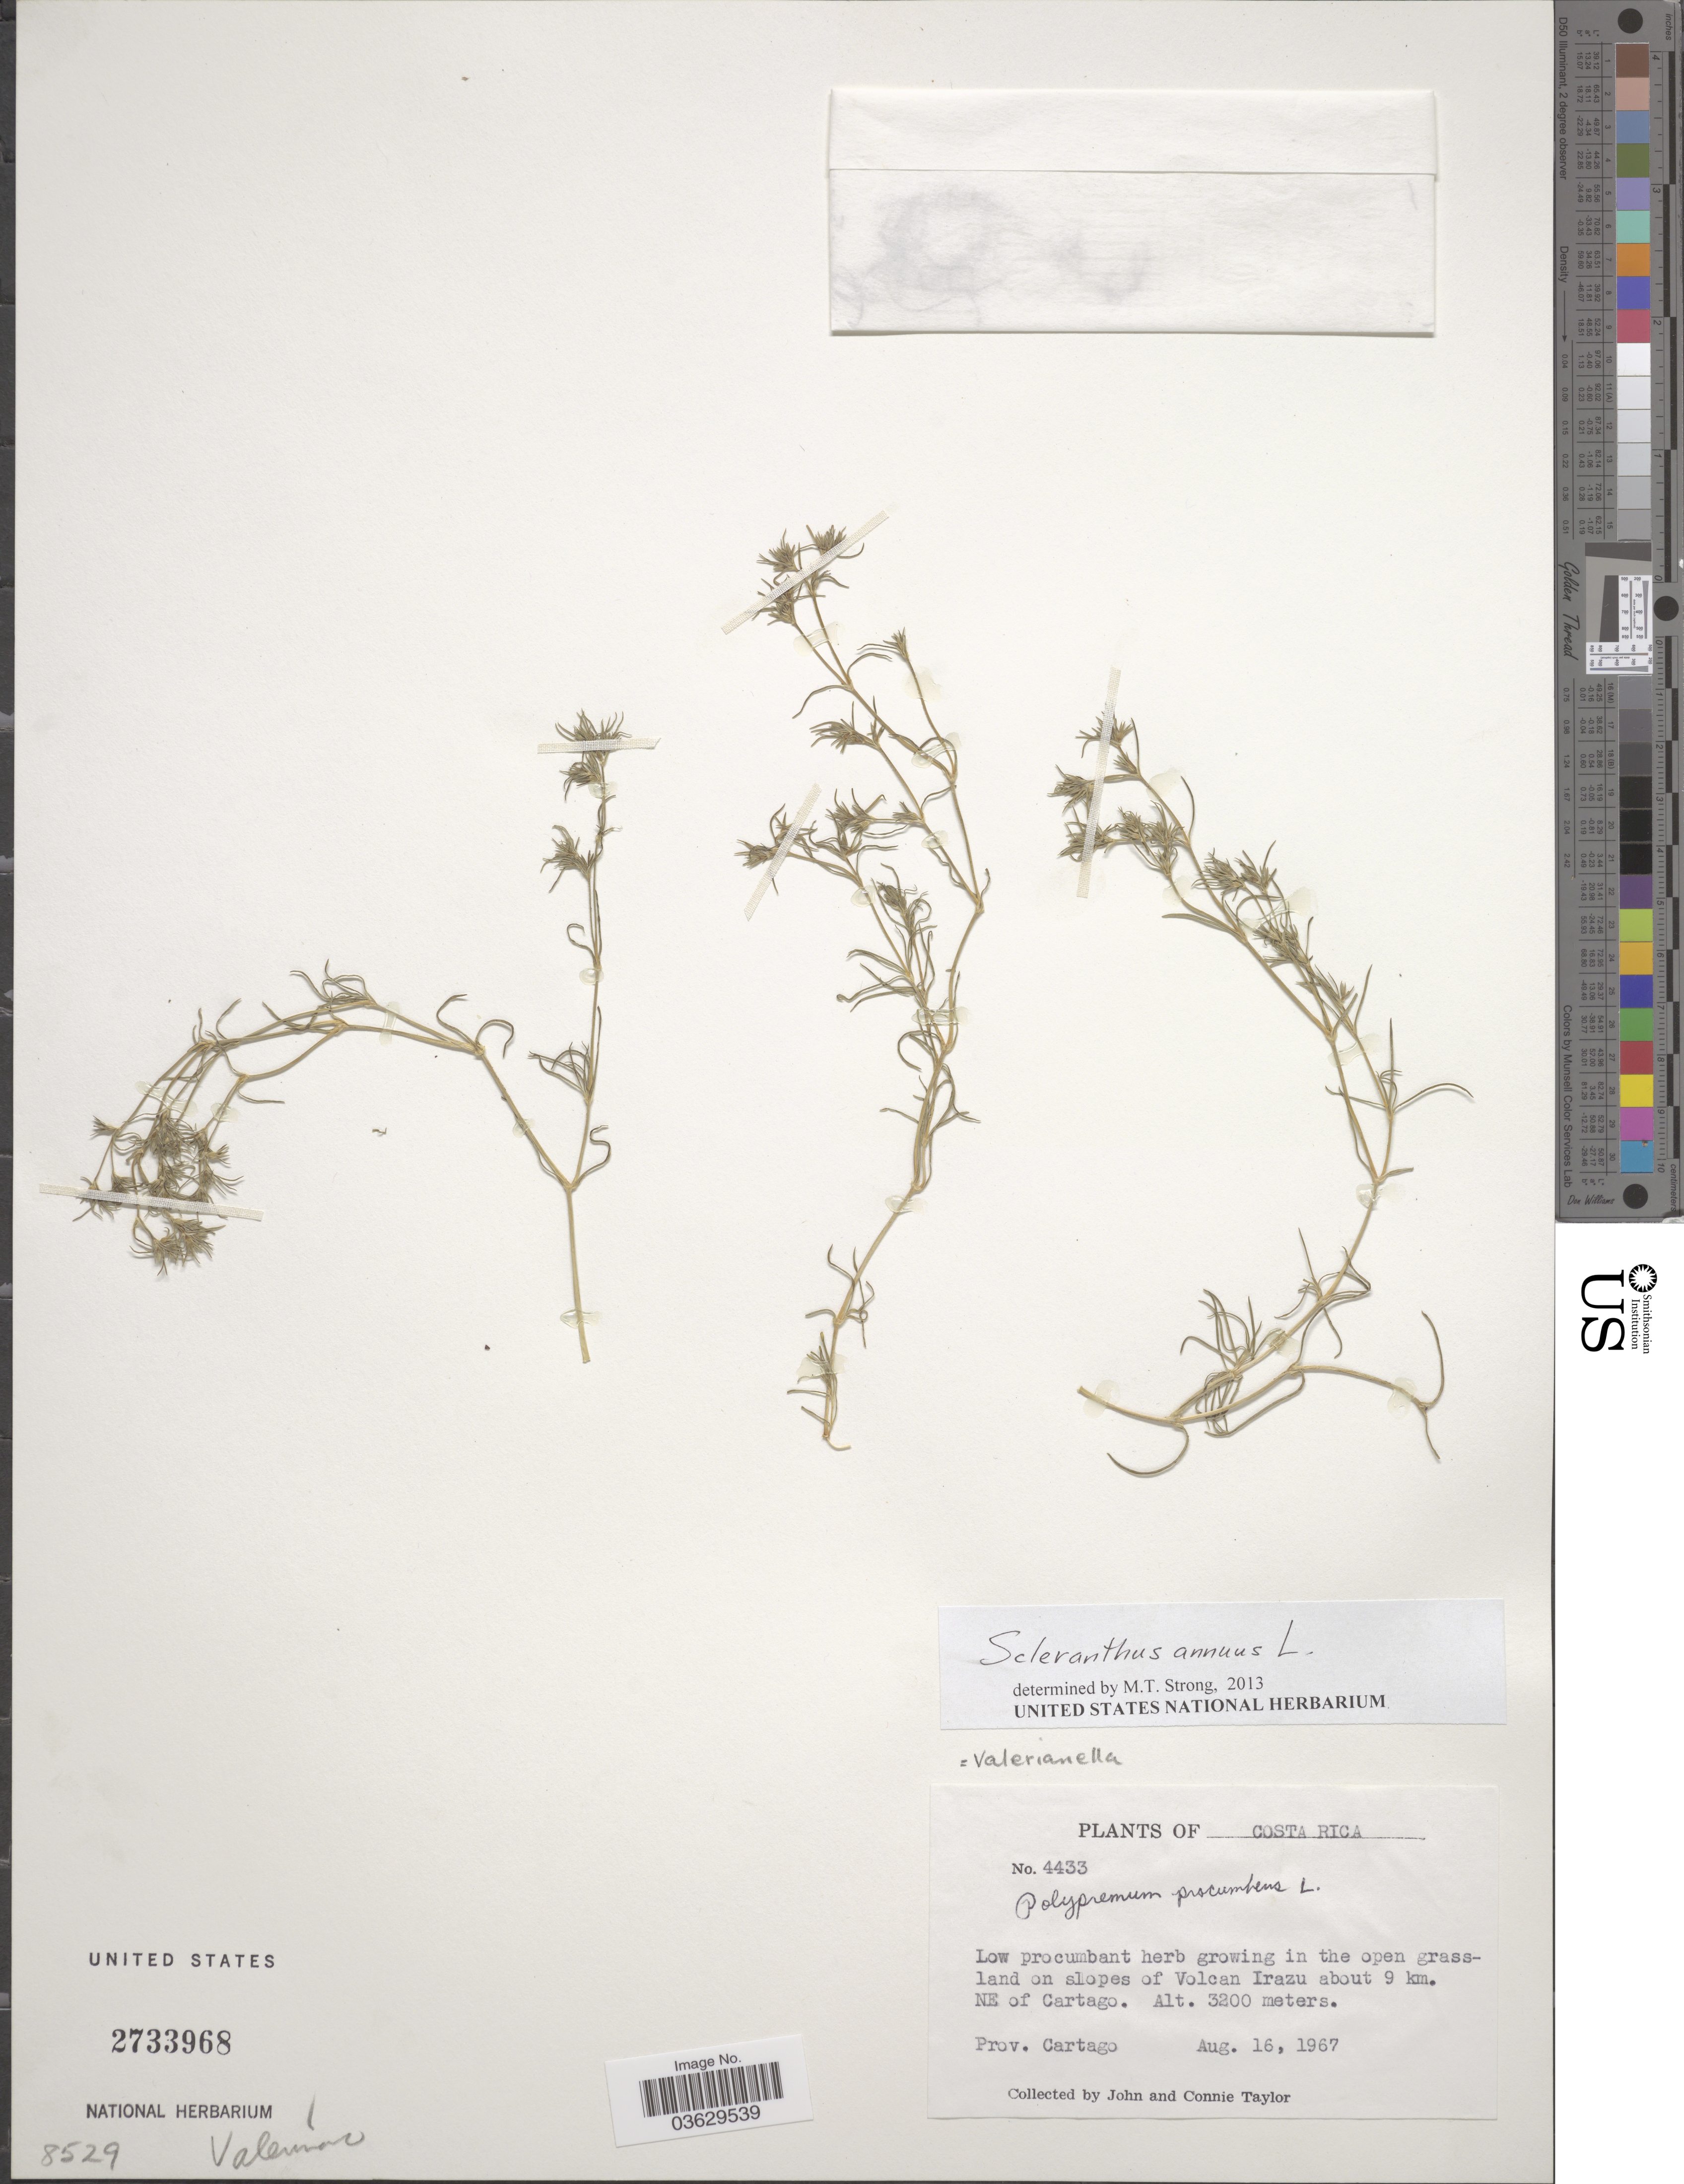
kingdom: Plantae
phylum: Tracheophyta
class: Magnoliopsida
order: Caryophyllales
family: Caryophyllaceae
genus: Scleranthus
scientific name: Scleranthus sp.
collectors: J. Taylor & C. Taylor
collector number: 4433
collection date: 1967-08-16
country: Costa Rica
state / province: Cartago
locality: On slopes of Volcan Irazu about 9 km. NE of Cartago.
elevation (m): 3200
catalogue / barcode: US 2733968